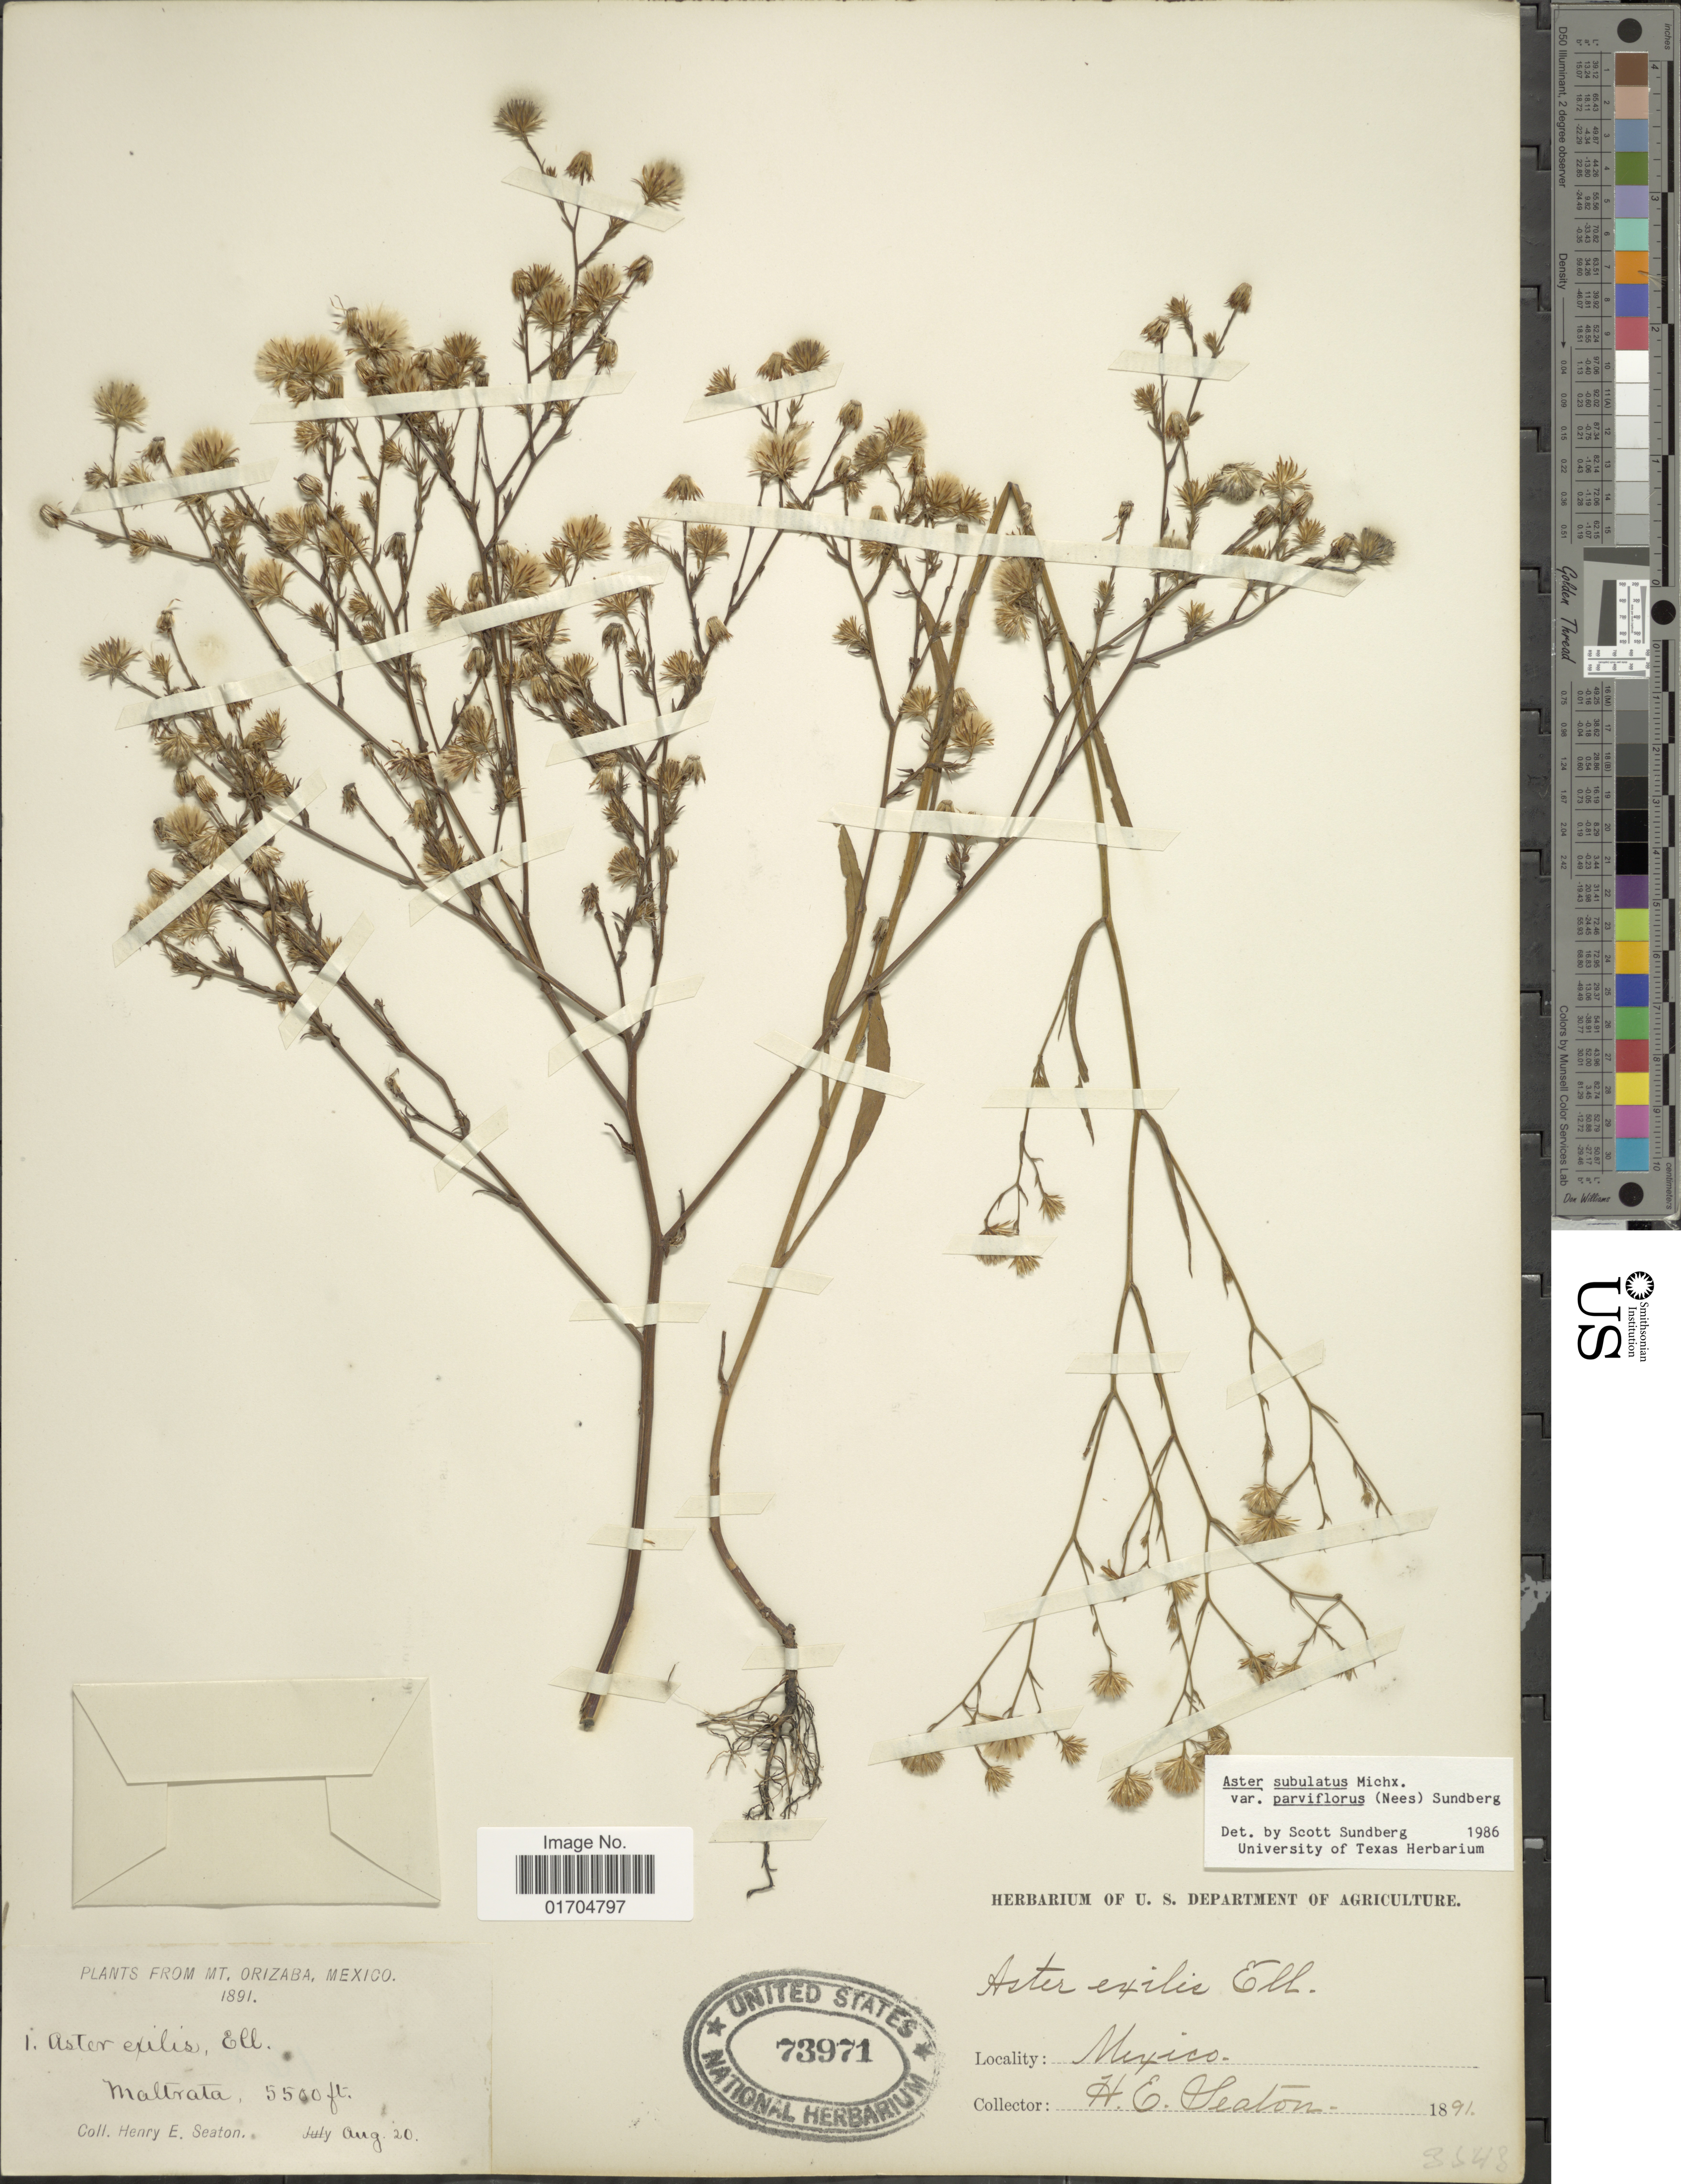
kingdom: Plantae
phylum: Tracheophyta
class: Magnoliopsida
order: Asterales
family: Asteraceae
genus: Symphyotrichum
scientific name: Symphyotrichum subulatum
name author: (Michx.) G.L. Nesom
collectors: H. E. Seaton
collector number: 1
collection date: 1891-08-20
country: Mexico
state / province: México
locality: Mt. Orizaba, Maltrata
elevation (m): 1676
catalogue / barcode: US 73971